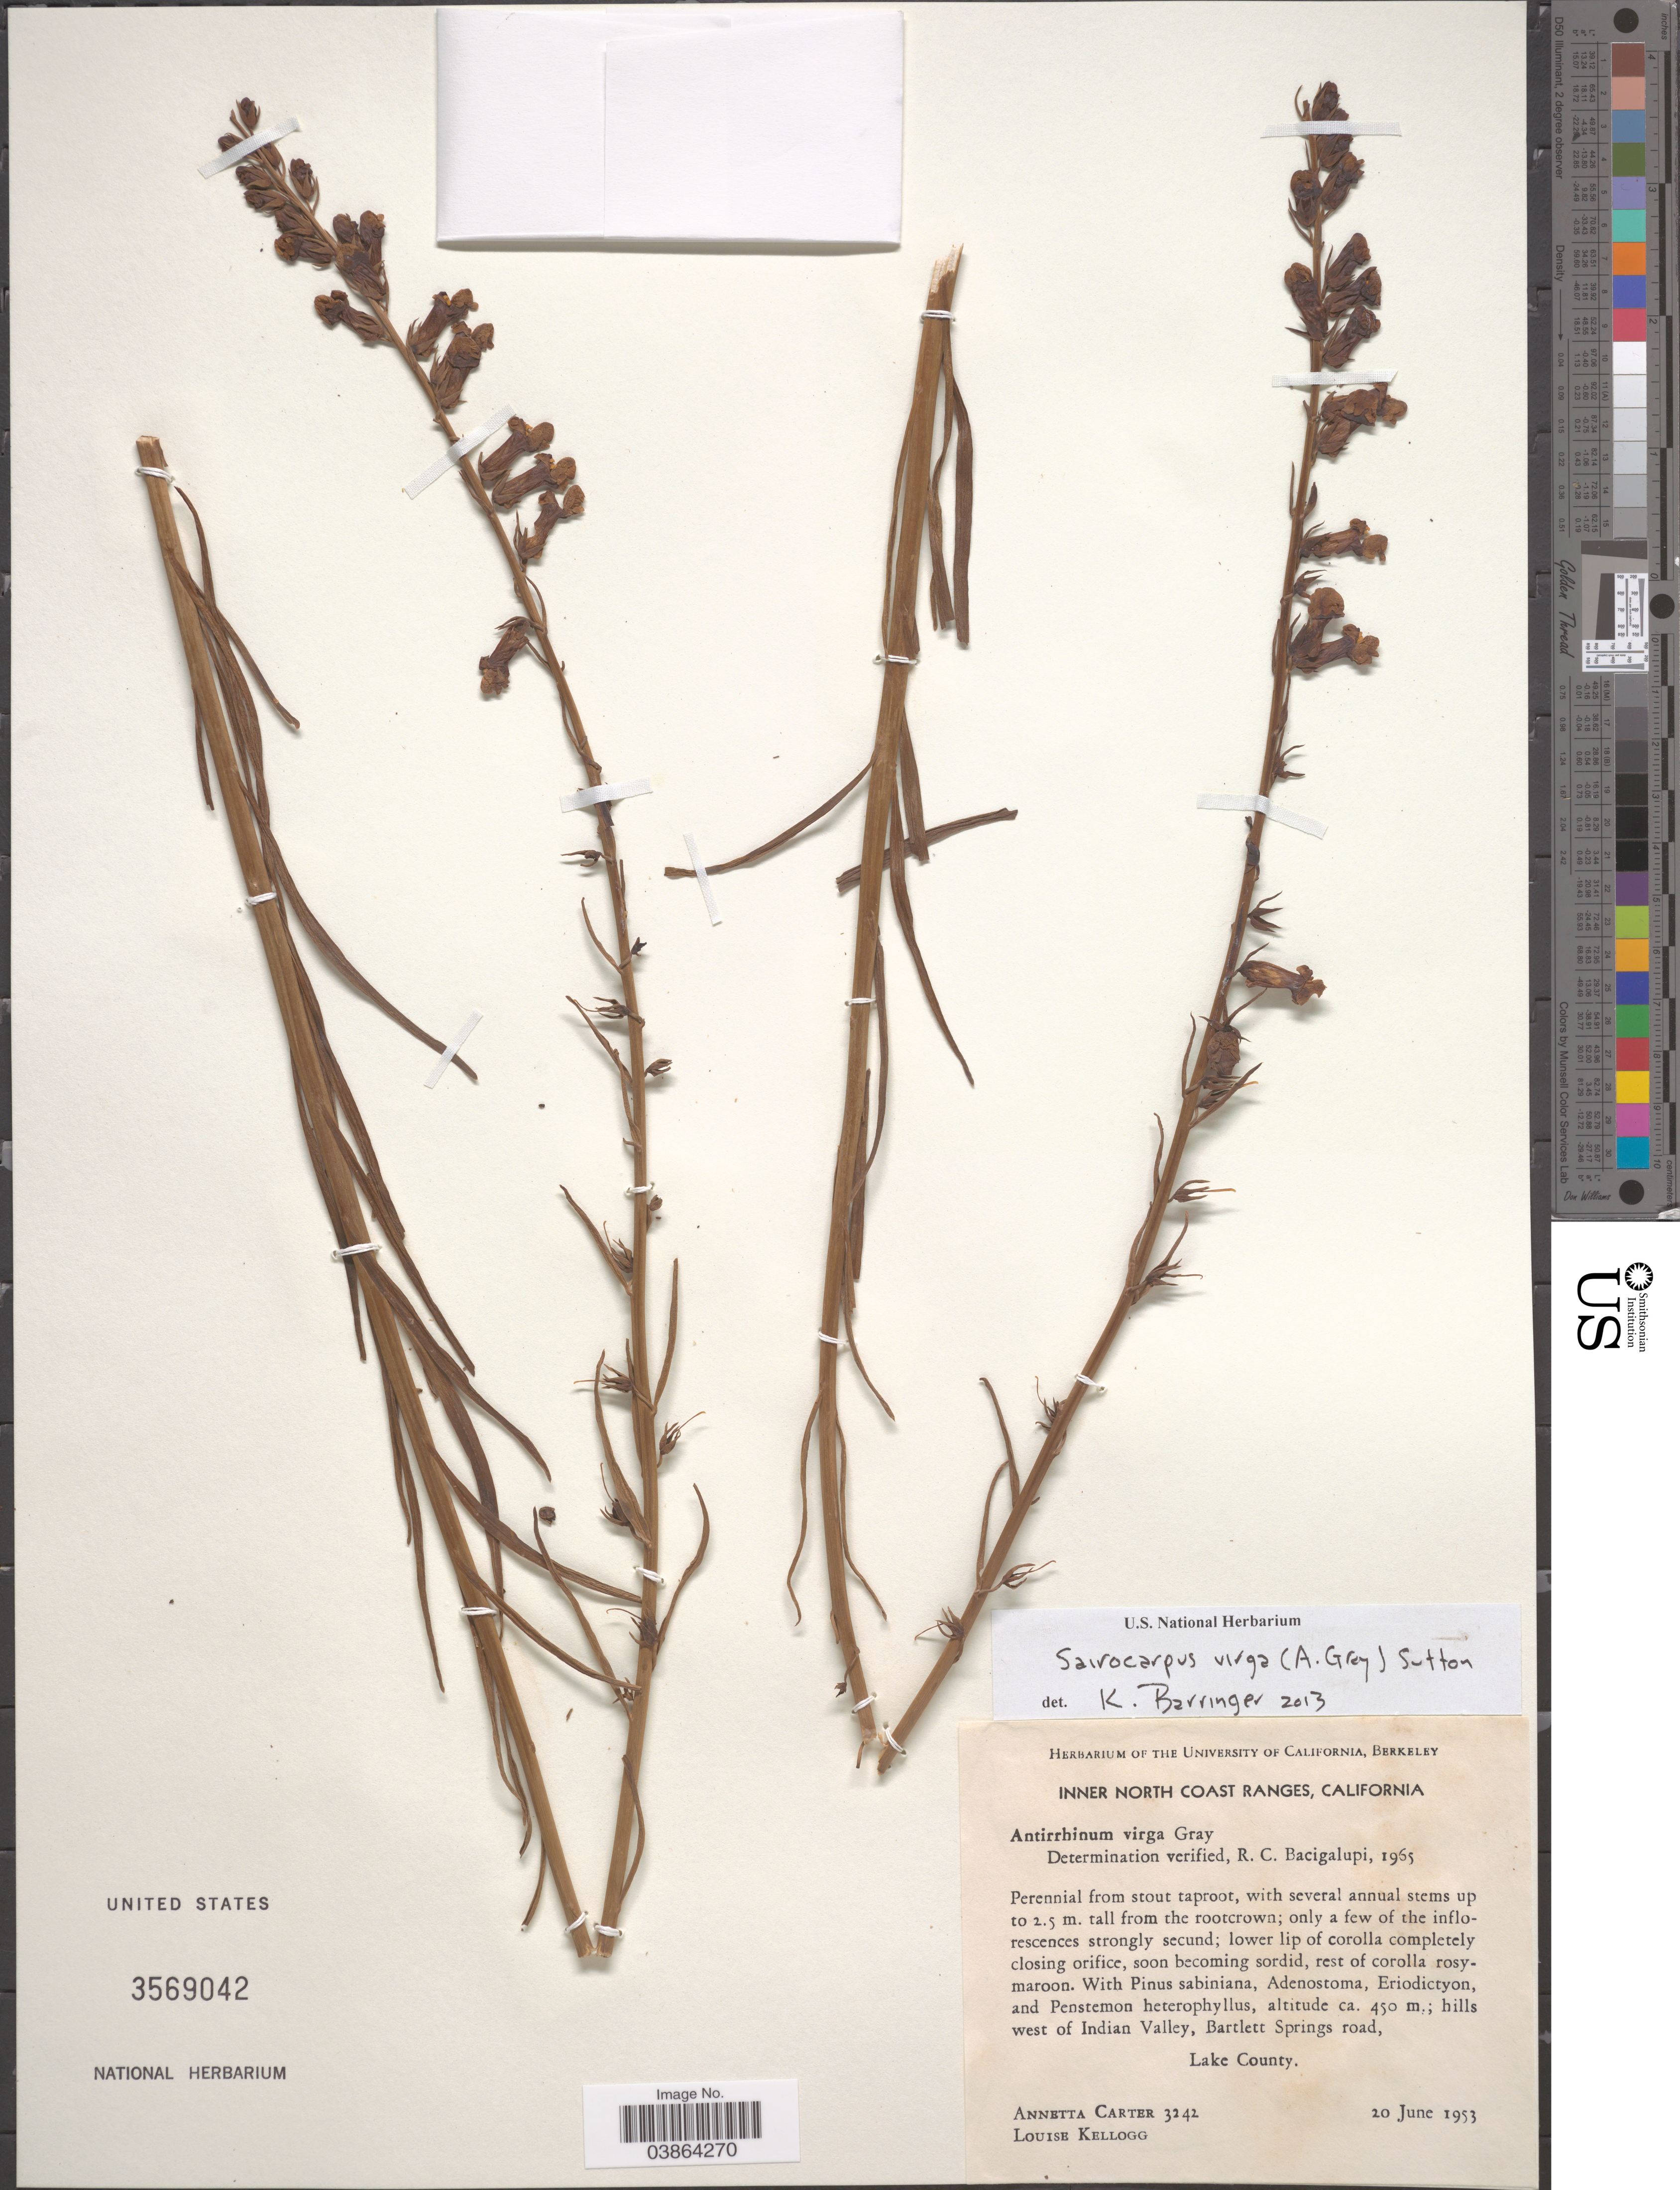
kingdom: Plantae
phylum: Tracheophyta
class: Magnoliopsida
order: Lamiales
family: Plantaginaceae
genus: Sairocarpus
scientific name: Sairocarpus virga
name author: (A. Gray) D.A. Sutton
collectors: A. Carter & L. Kellogg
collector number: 3242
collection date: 1953-06-20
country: United States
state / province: California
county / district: Lake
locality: Inner North Coast Ranges. Hills west of Indian Valley, Bartlett Springs road, Lake County.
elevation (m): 450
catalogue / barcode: US 3569042